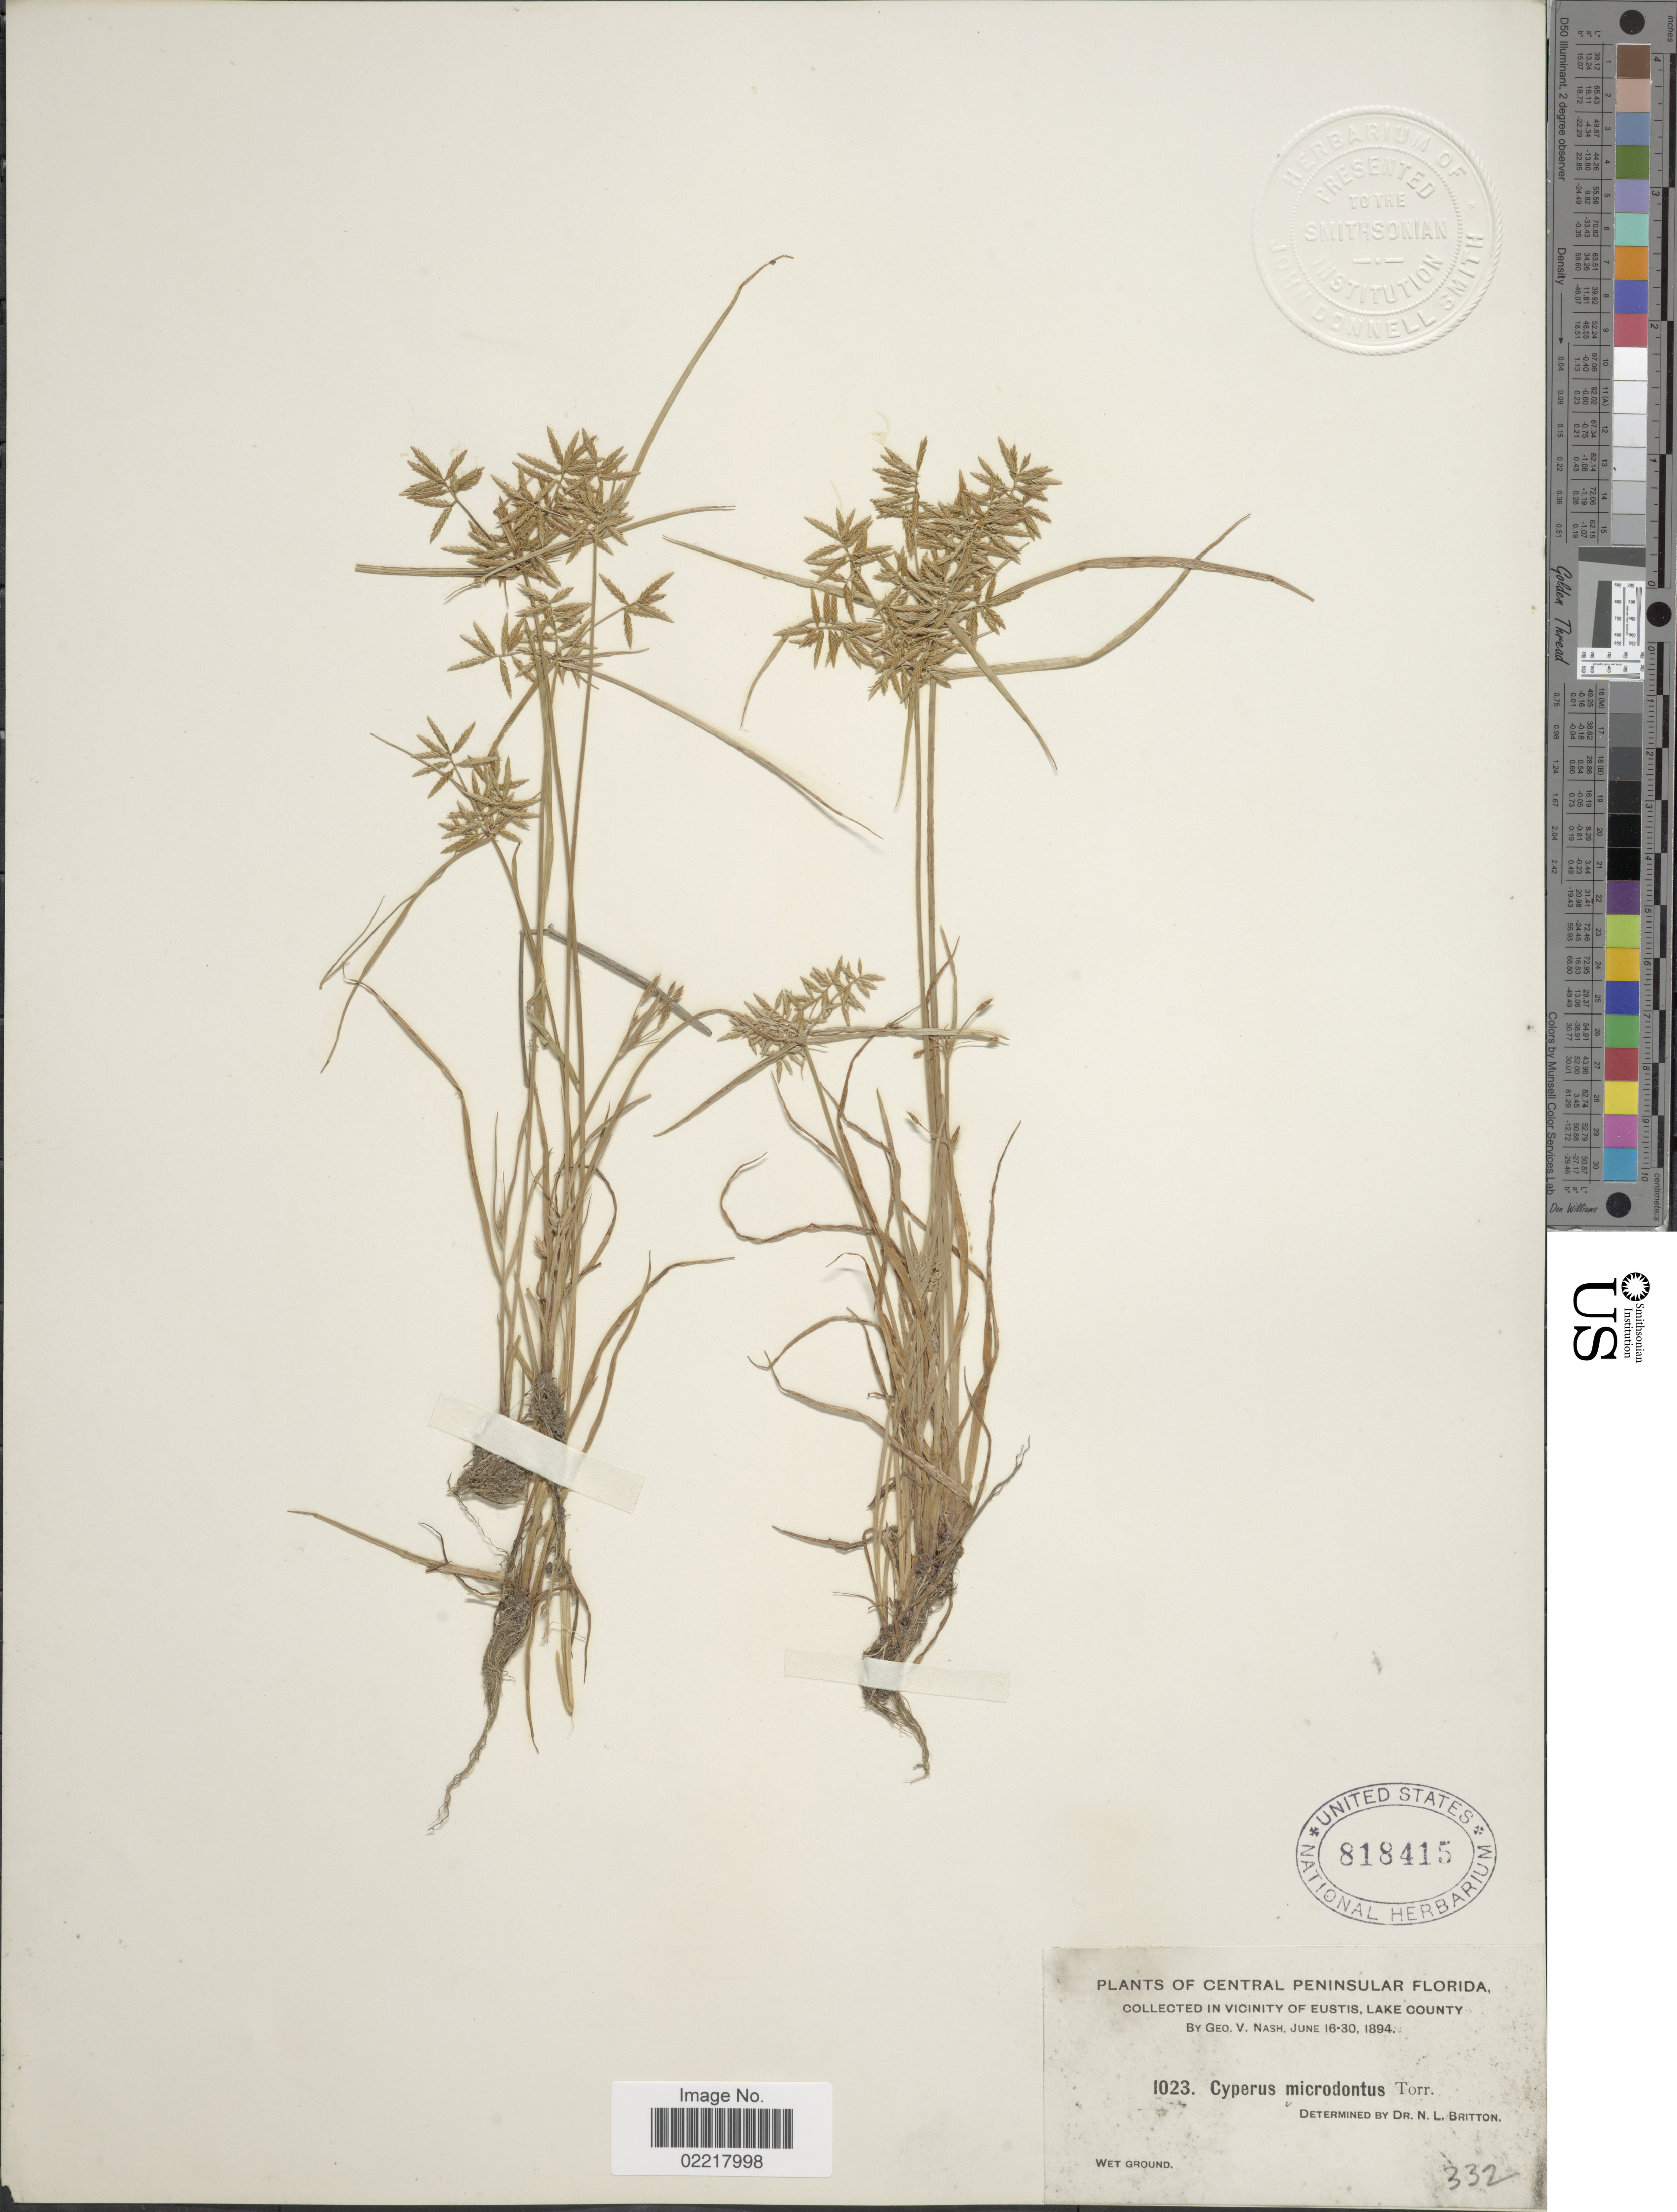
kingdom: Plantae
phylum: Tracheophyta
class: Liliopsida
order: Poales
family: Cyperaceae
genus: Cyperus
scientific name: Cyperus polystachyos var. texensis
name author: (Torr.) Fernald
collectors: G. V. Nash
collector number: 1023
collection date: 1894-06-16/1894-06-30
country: United States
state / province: Florida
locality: Central Peninsular Florida, In Vicinity of Eustis, Lake County, Wet ground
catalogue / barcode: US 818415